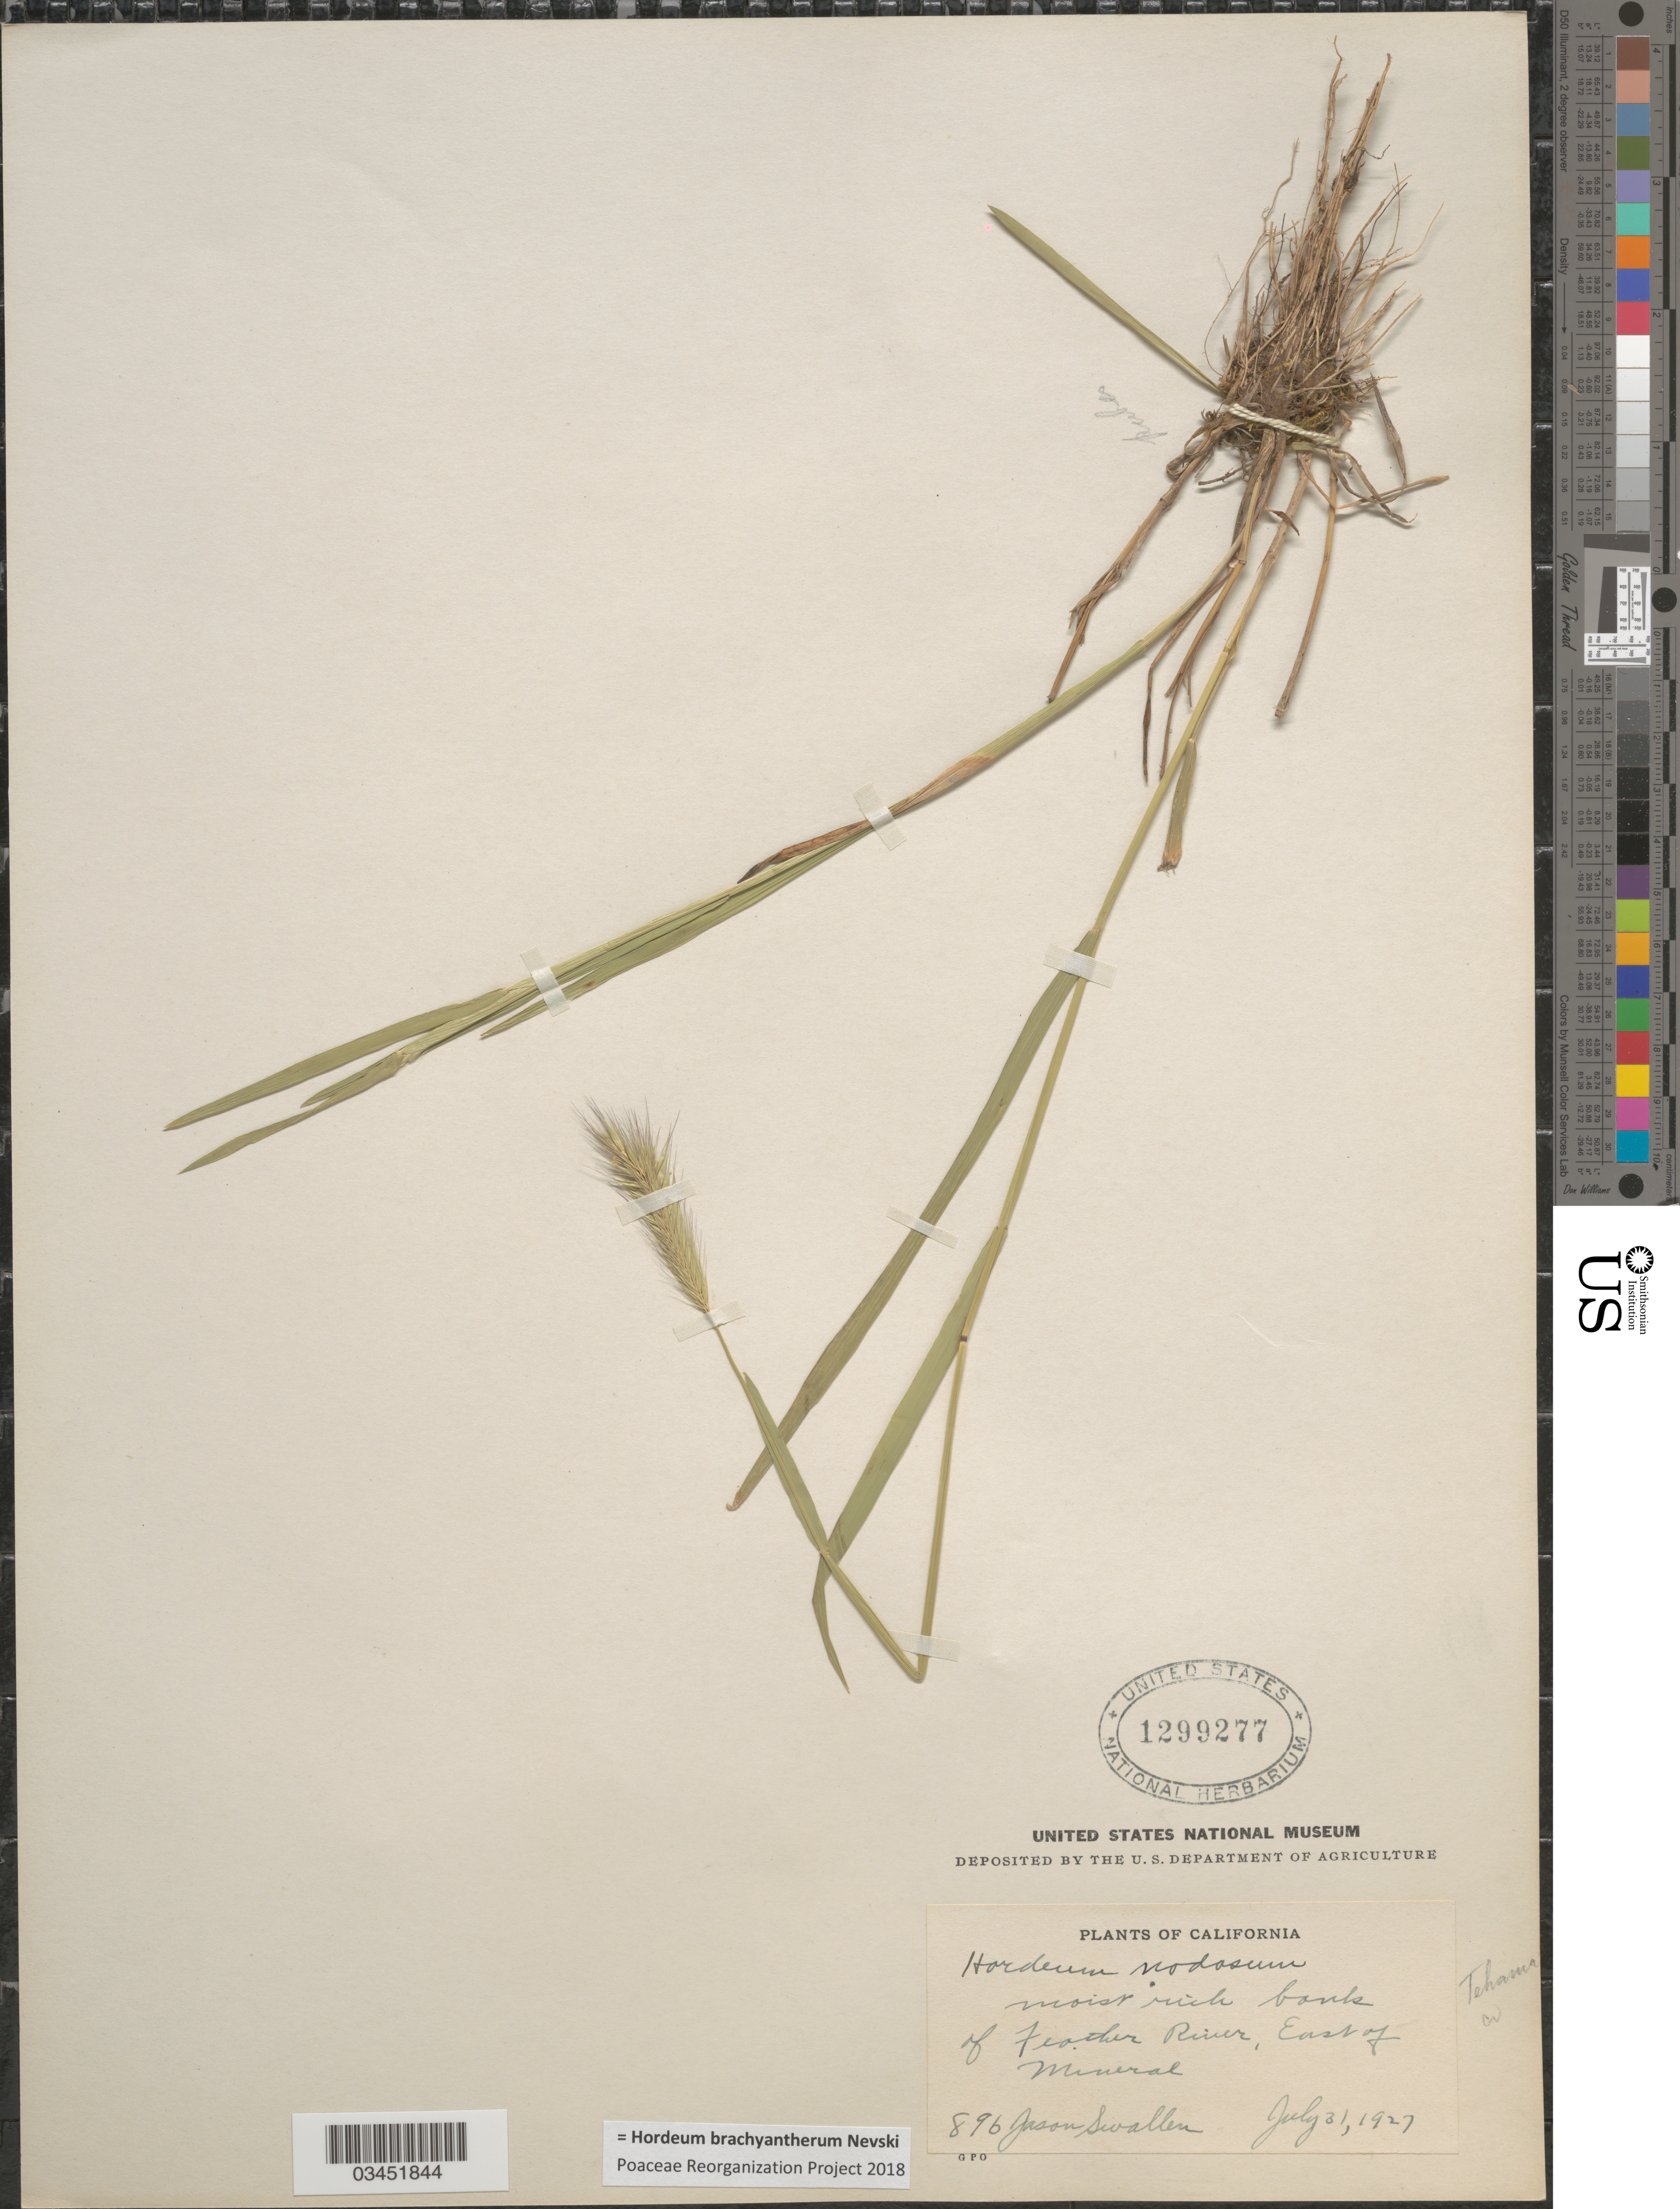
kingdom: Plantae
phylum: Tracheophyta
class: Liliopsida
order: Poales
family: Poaceae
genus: Hordeum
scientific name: Hordeum brachyantherum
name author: Nevski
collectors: J. R. Swallen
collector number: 896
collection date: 1927-07-31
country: United States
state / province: California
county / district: Tehama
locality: Moist rich banks of Feather River, East of Mineral. Tehama Co.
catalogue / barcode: US 1299277